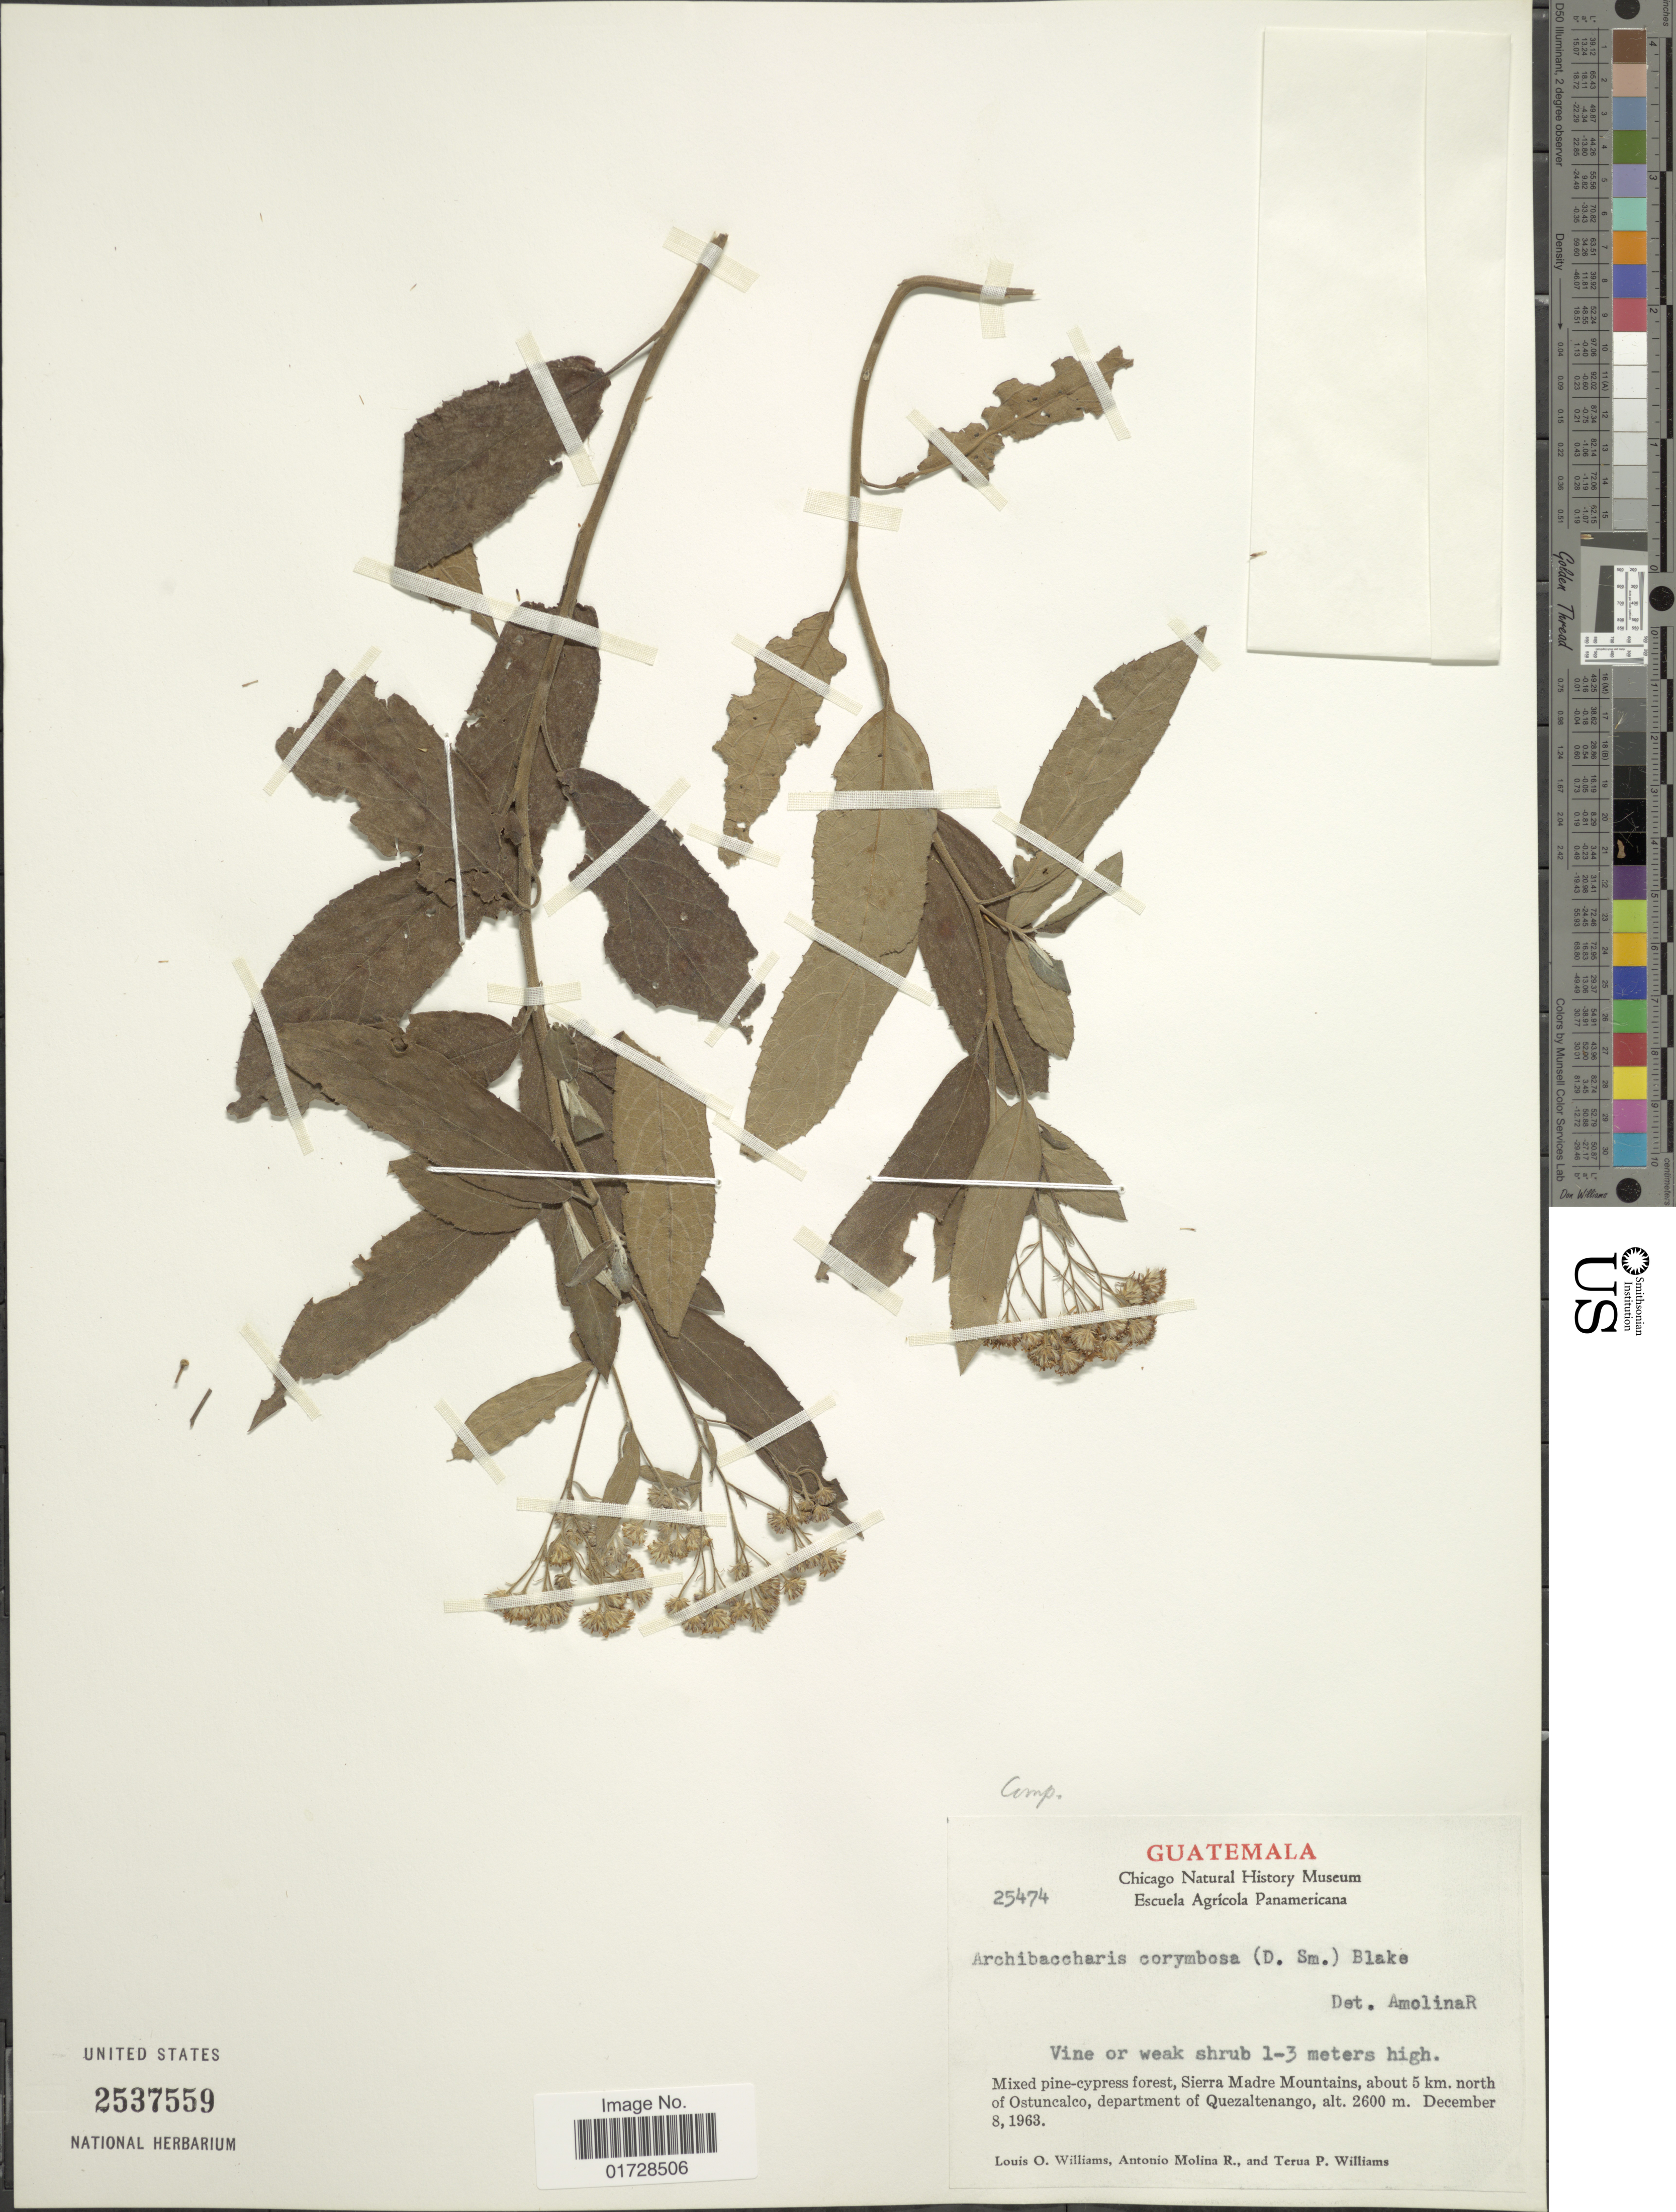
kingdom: Plantae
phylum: Tracheophyta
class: Magnoliopsida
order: Asterales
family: Asteraceae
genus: Archibaccharis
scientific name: Archibaccharis corymbosa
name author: (Donn. Sm.) S.F. Blake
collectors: L. O. Williams, A. Molina R. & T. P. Williams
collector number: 25474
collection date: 1963-12-08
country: Guatemala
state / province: Quetzaltenango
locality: Sierra Madre Mountains, about 5 km north of Ostuncalco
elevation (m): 2600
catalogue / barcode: US 2537559